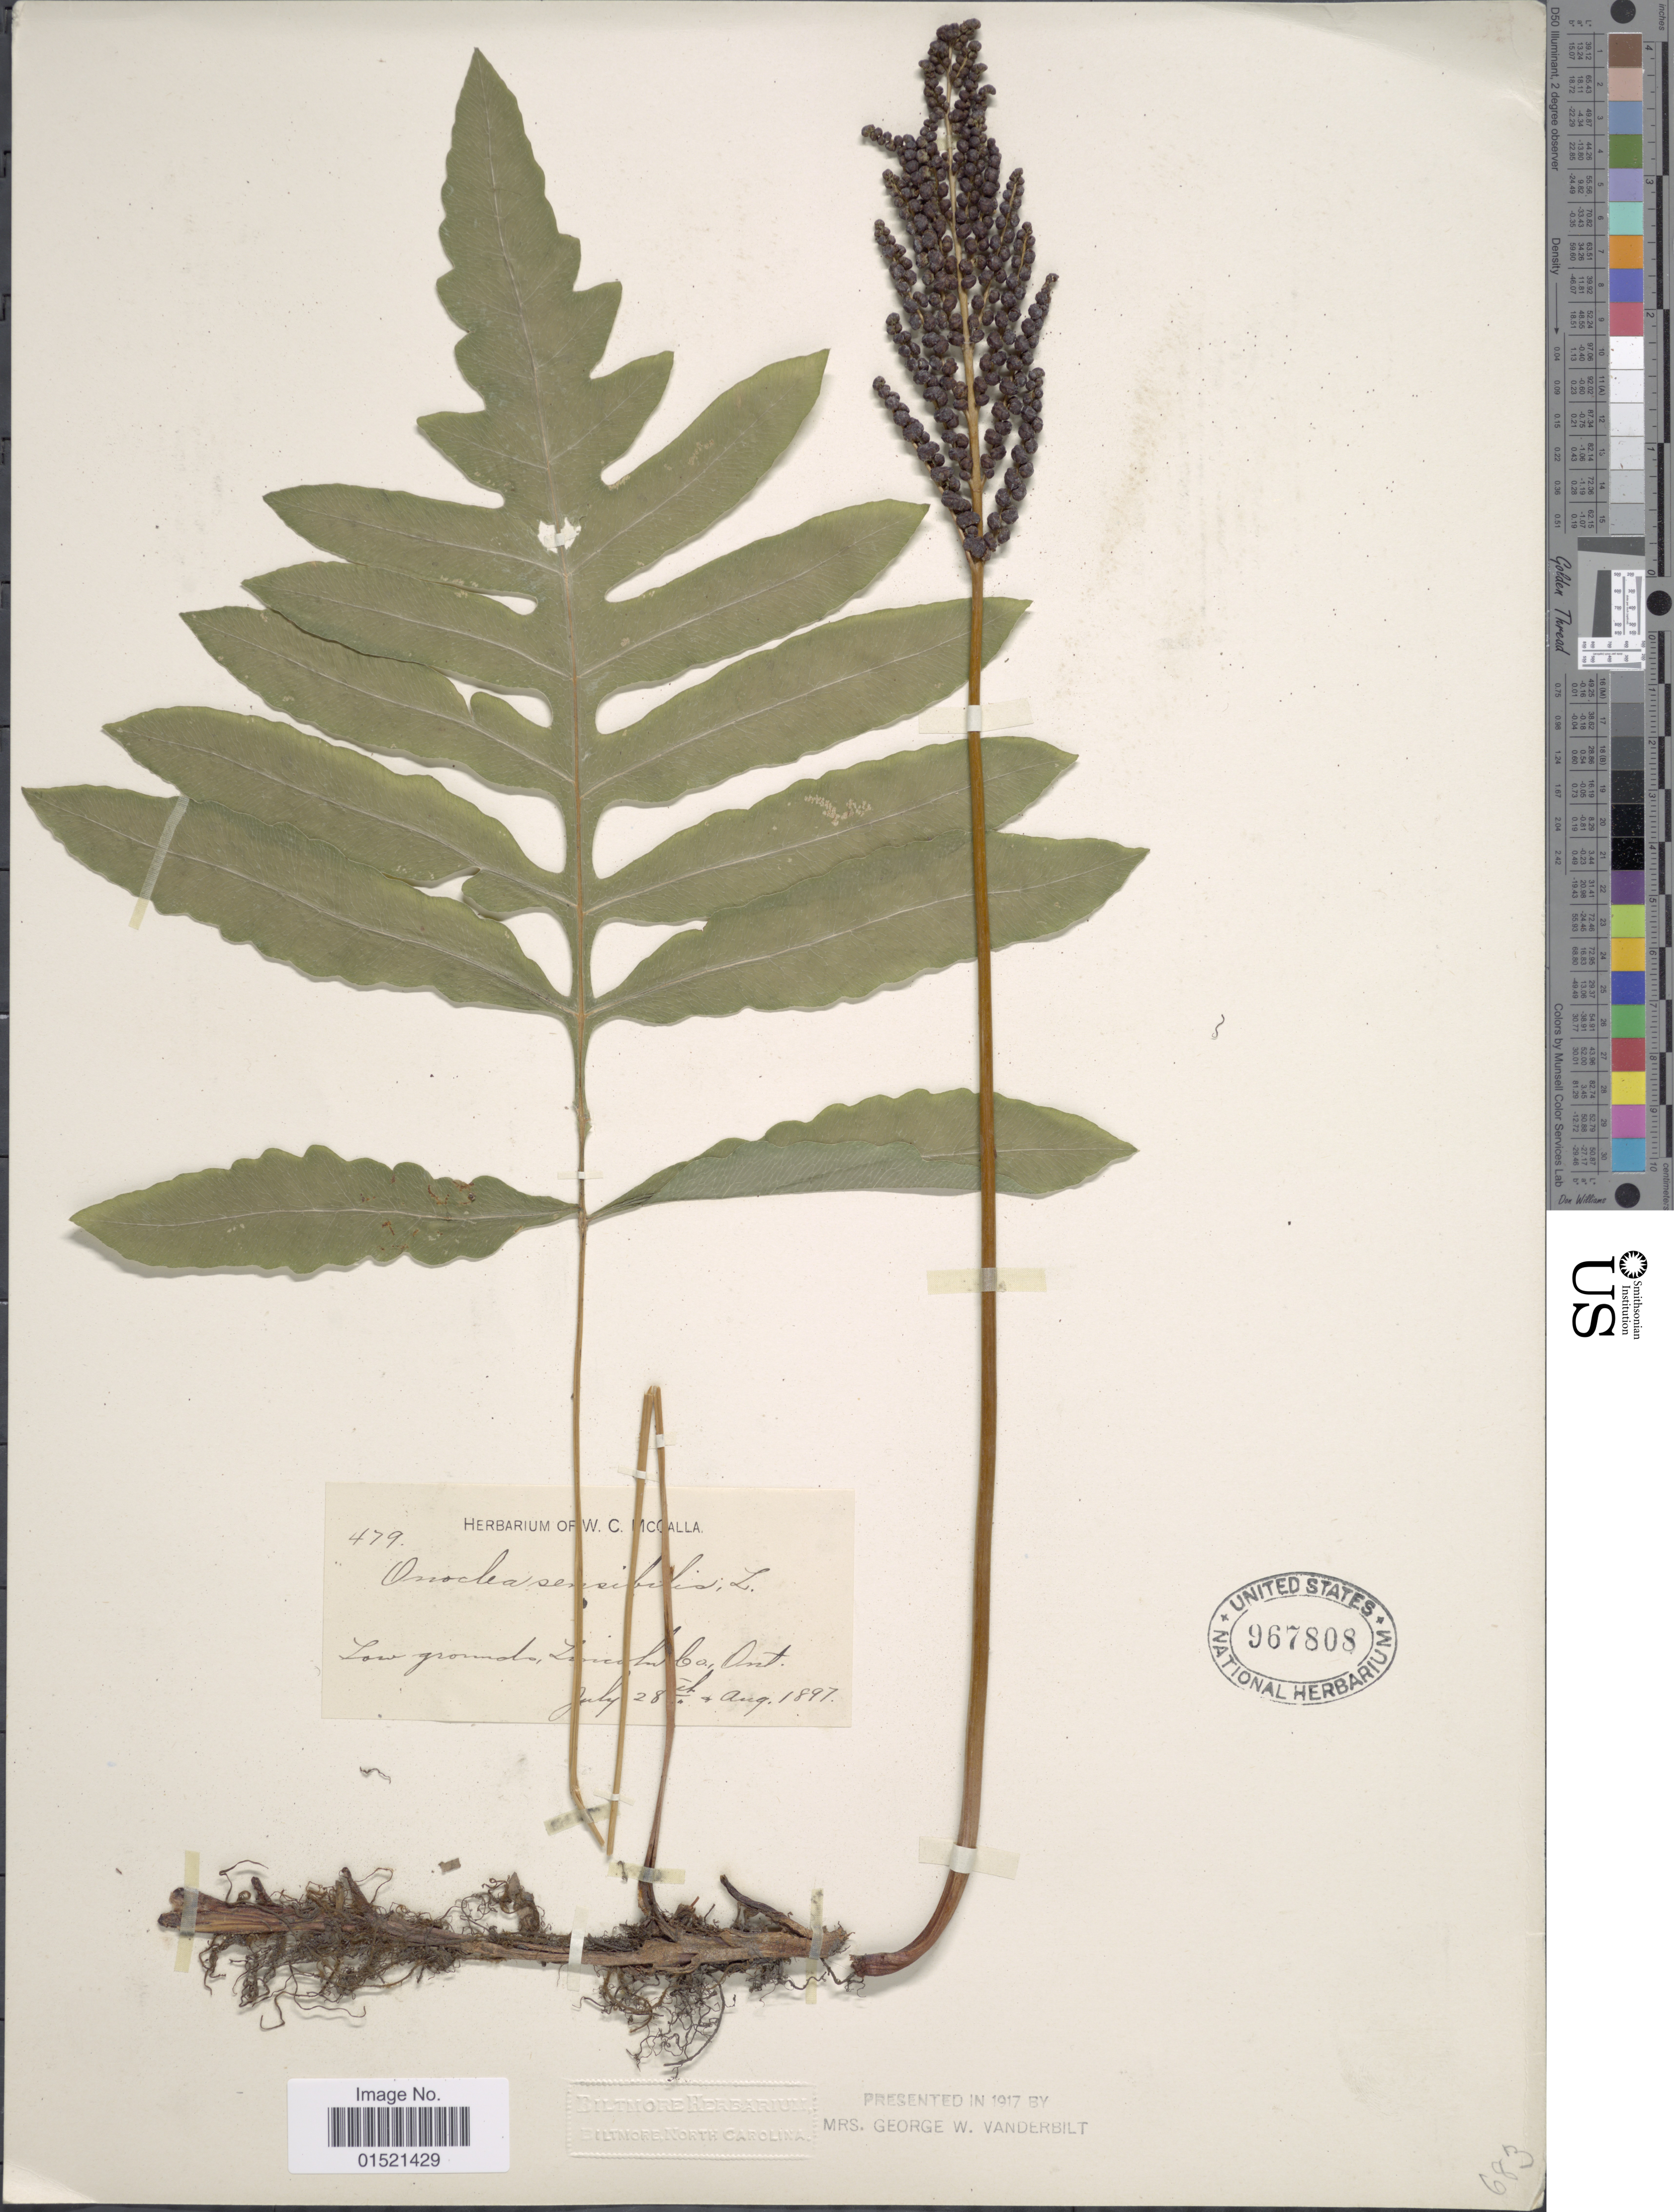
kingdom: Plantae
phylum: Tracheophyta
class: Polypodiopsida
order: Polypodiales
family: Onocleaceae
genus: Onoclea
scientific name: Onoclea sensibilis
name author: L.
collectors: ex herb. W. C. McCalla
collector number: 479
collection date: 1897-07-28/1897-08-28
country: Canada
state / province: Ontario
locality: Lincoln Co.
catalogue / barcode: US 967808